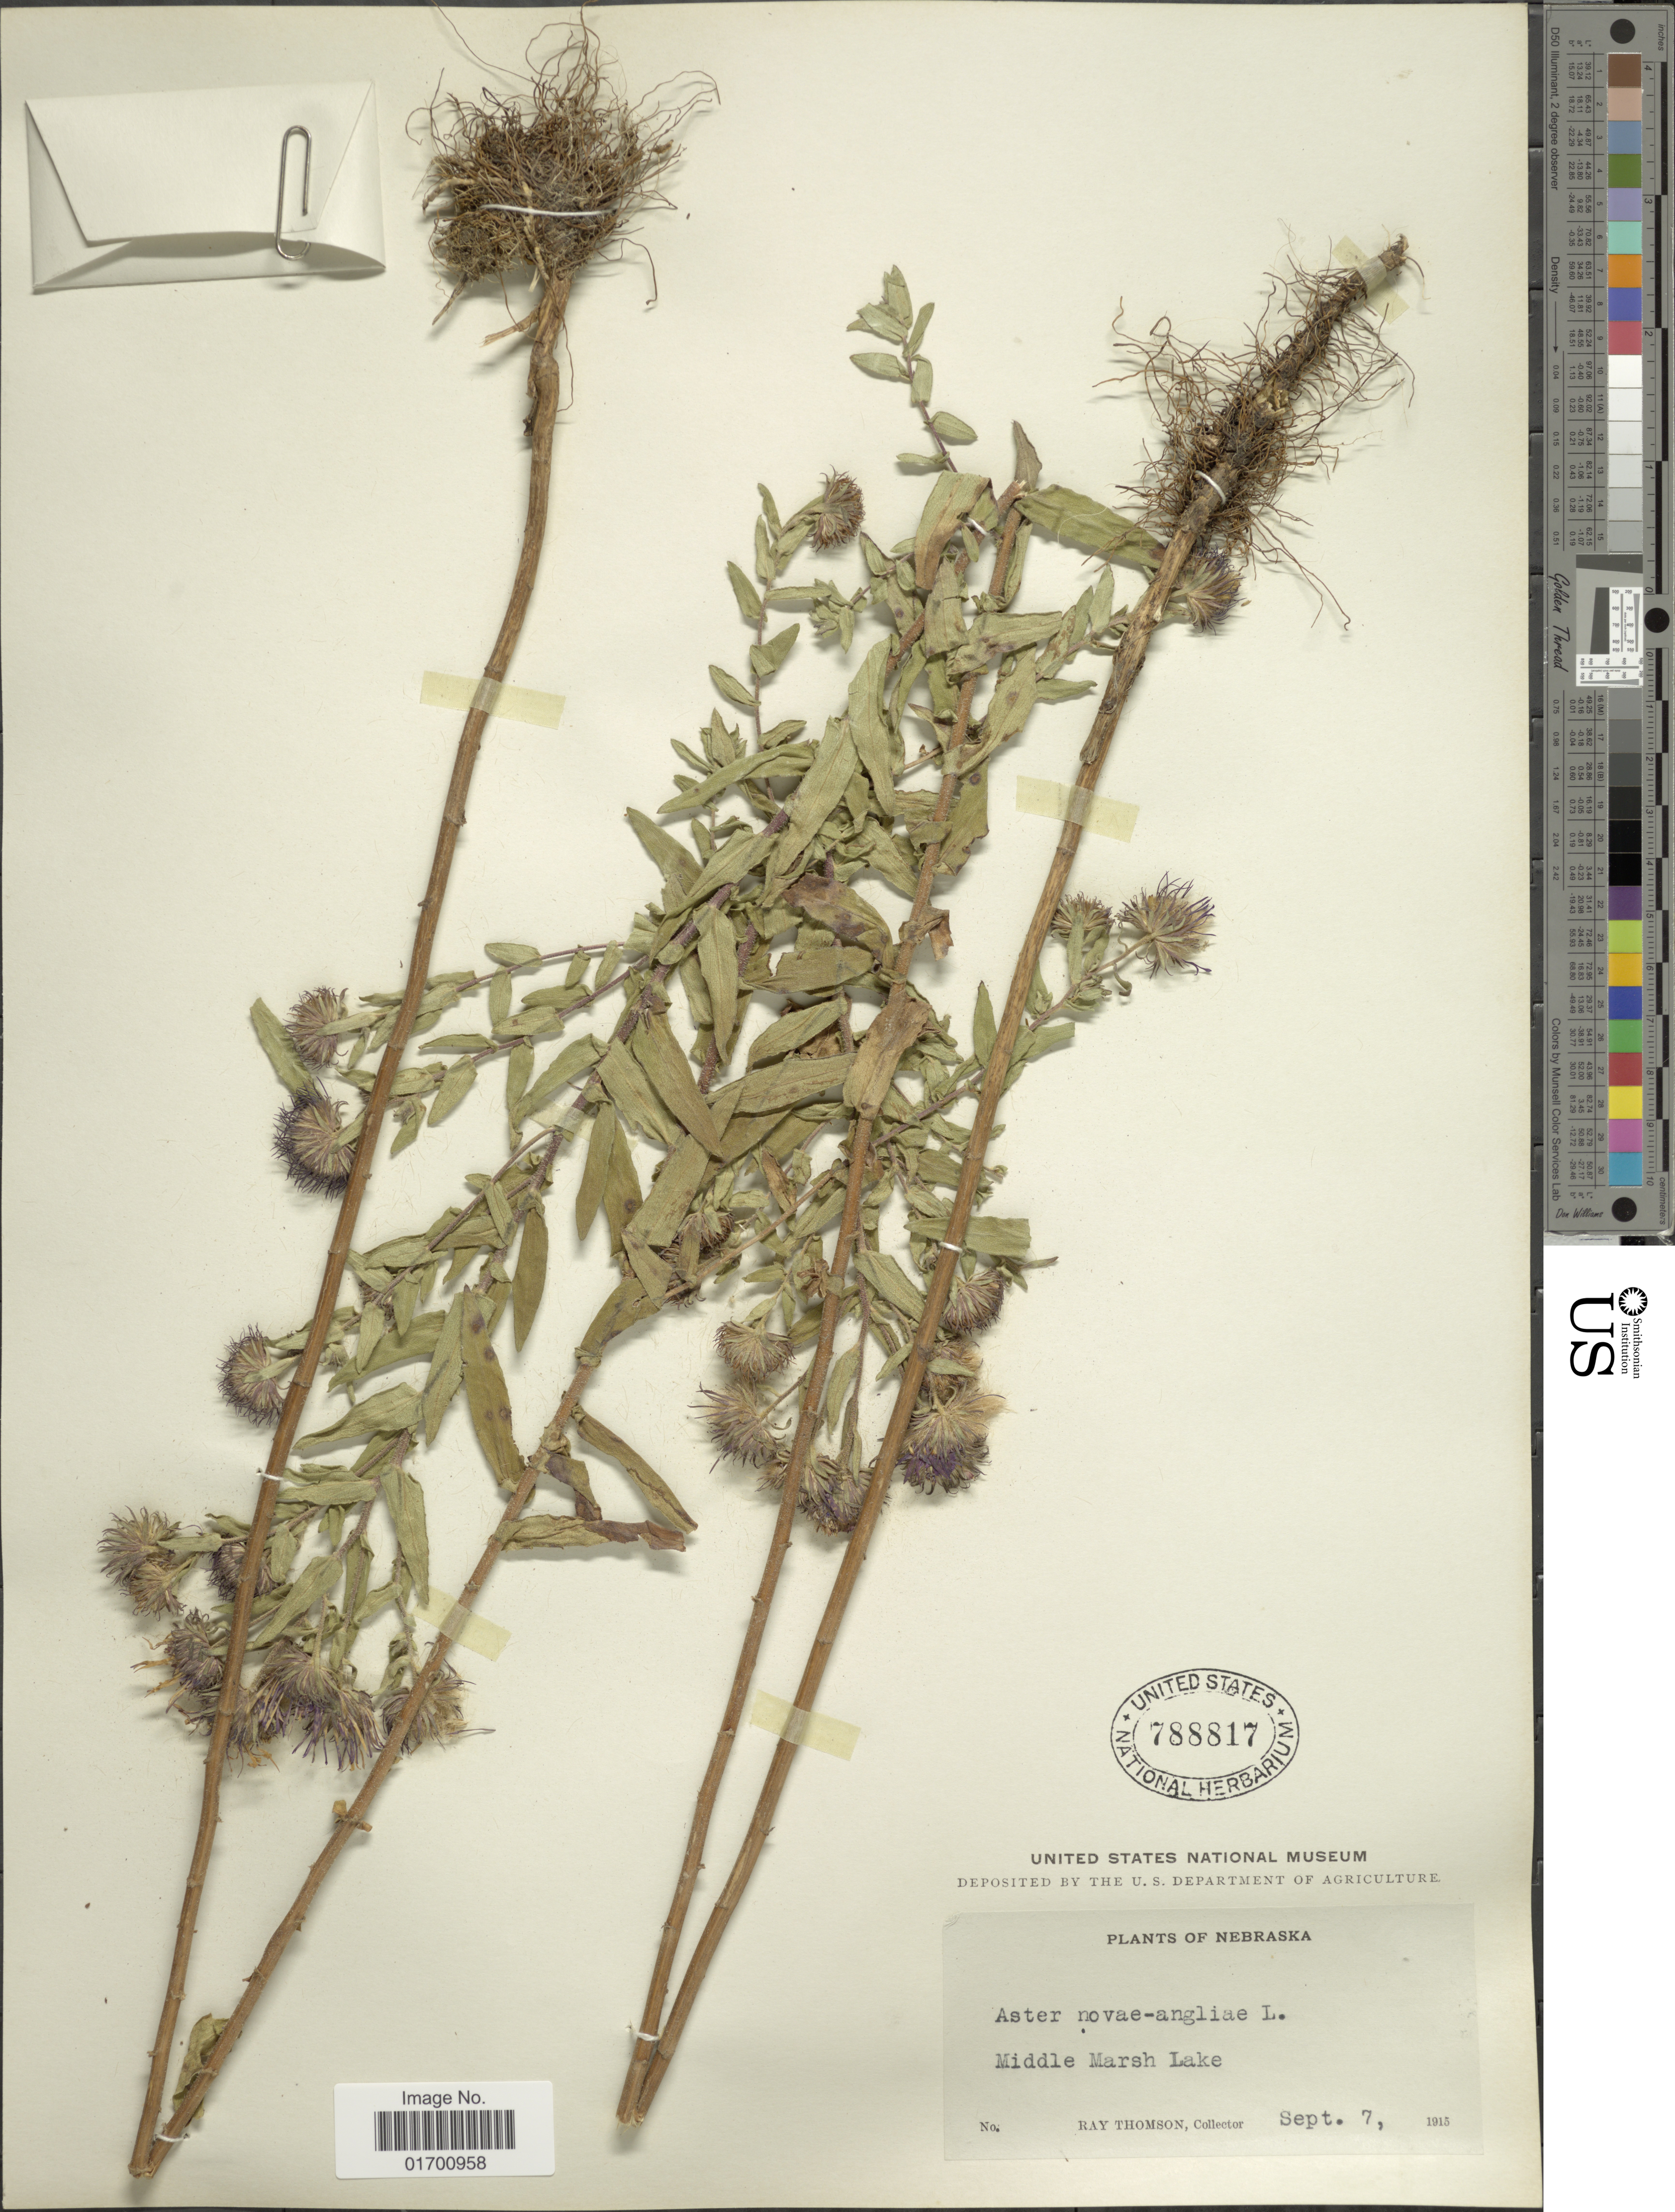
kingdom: Plantae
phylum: Tracheophyta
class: Magnoliopsida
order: Asterales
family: Asteraceae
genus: Symphyotrichum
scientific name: Symphyotrichum novae-angliae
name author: (L.) G.L. Nesom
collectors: R. Thomson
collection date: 1915-09-07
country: United States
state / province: Nebraska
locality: Middle Marsh Lake.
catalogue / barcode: US 788817